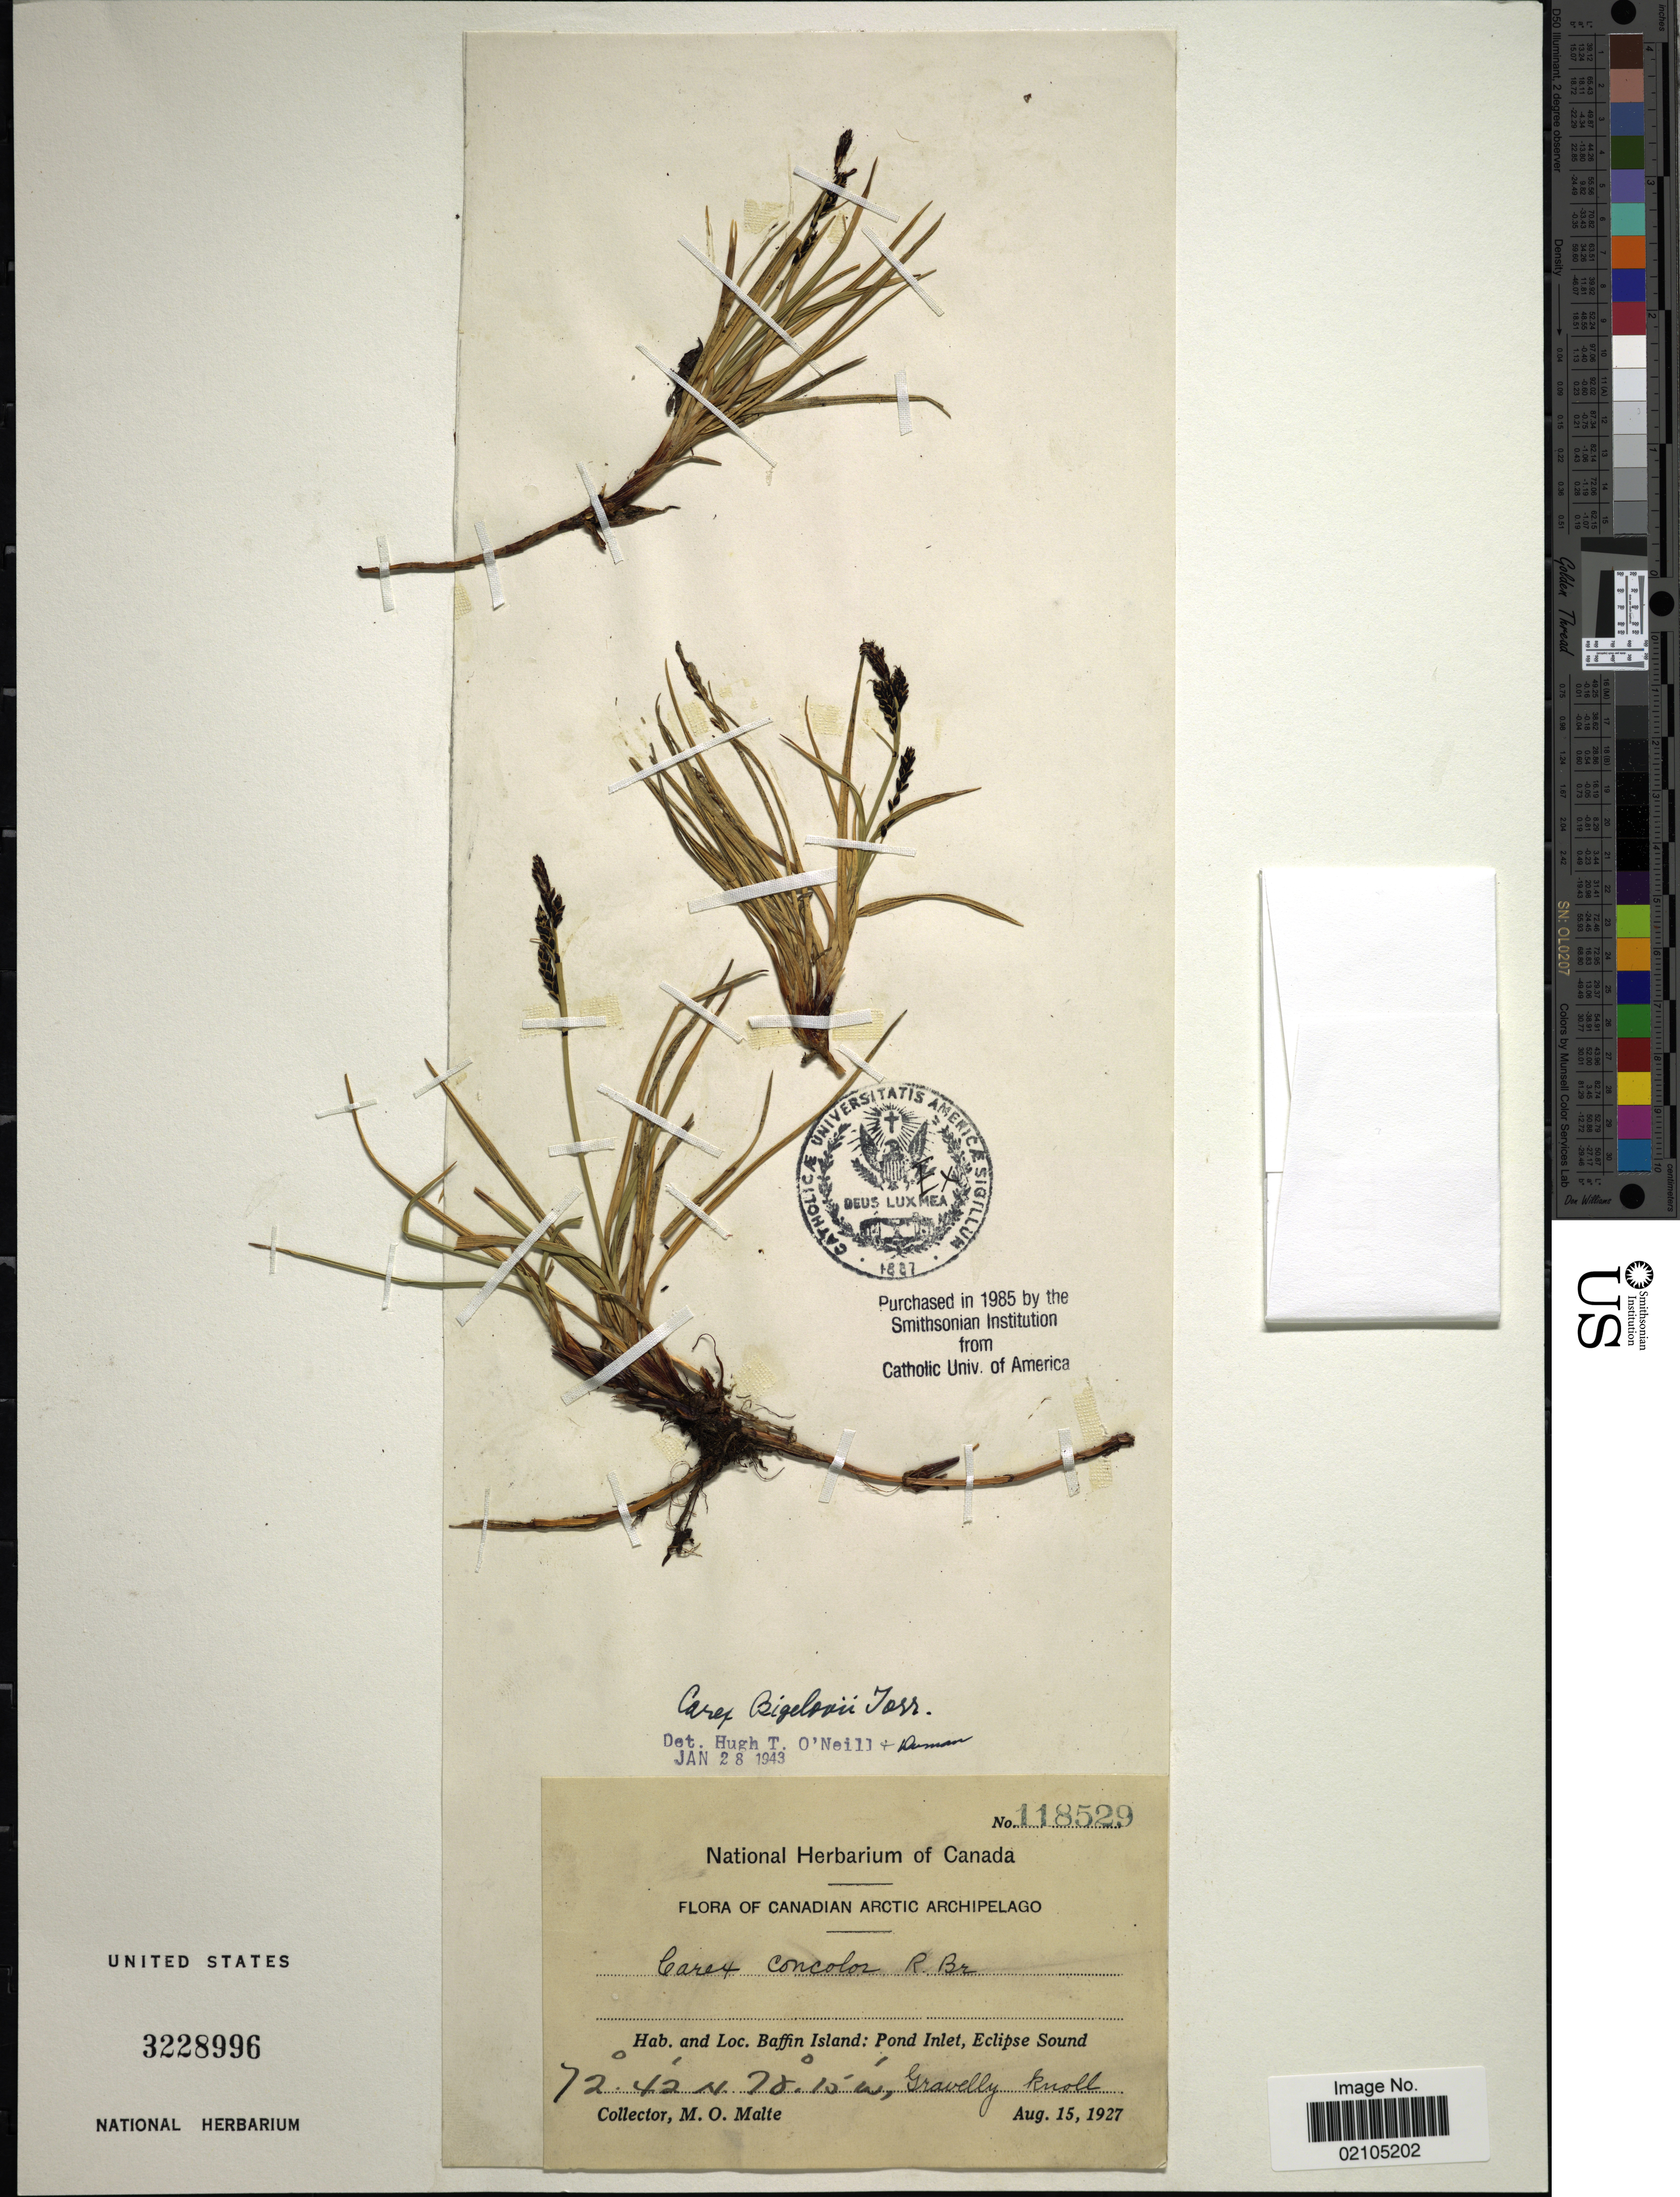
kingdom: Plantae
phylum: Tracheophyta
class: Liliopsida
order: Poales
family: Cyperaceae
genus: Carex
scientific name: Carex bigelowii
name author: Torr. ex Schwein.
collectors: M. O. Malte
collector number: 118529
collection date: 1927-08-15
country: Canada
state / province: Nunavut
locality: Canadian Arctic Archipelago. Baffin Island: Pond Inlet, Eclipse Sound. Gravelly knoll.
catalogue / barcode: US 3228996